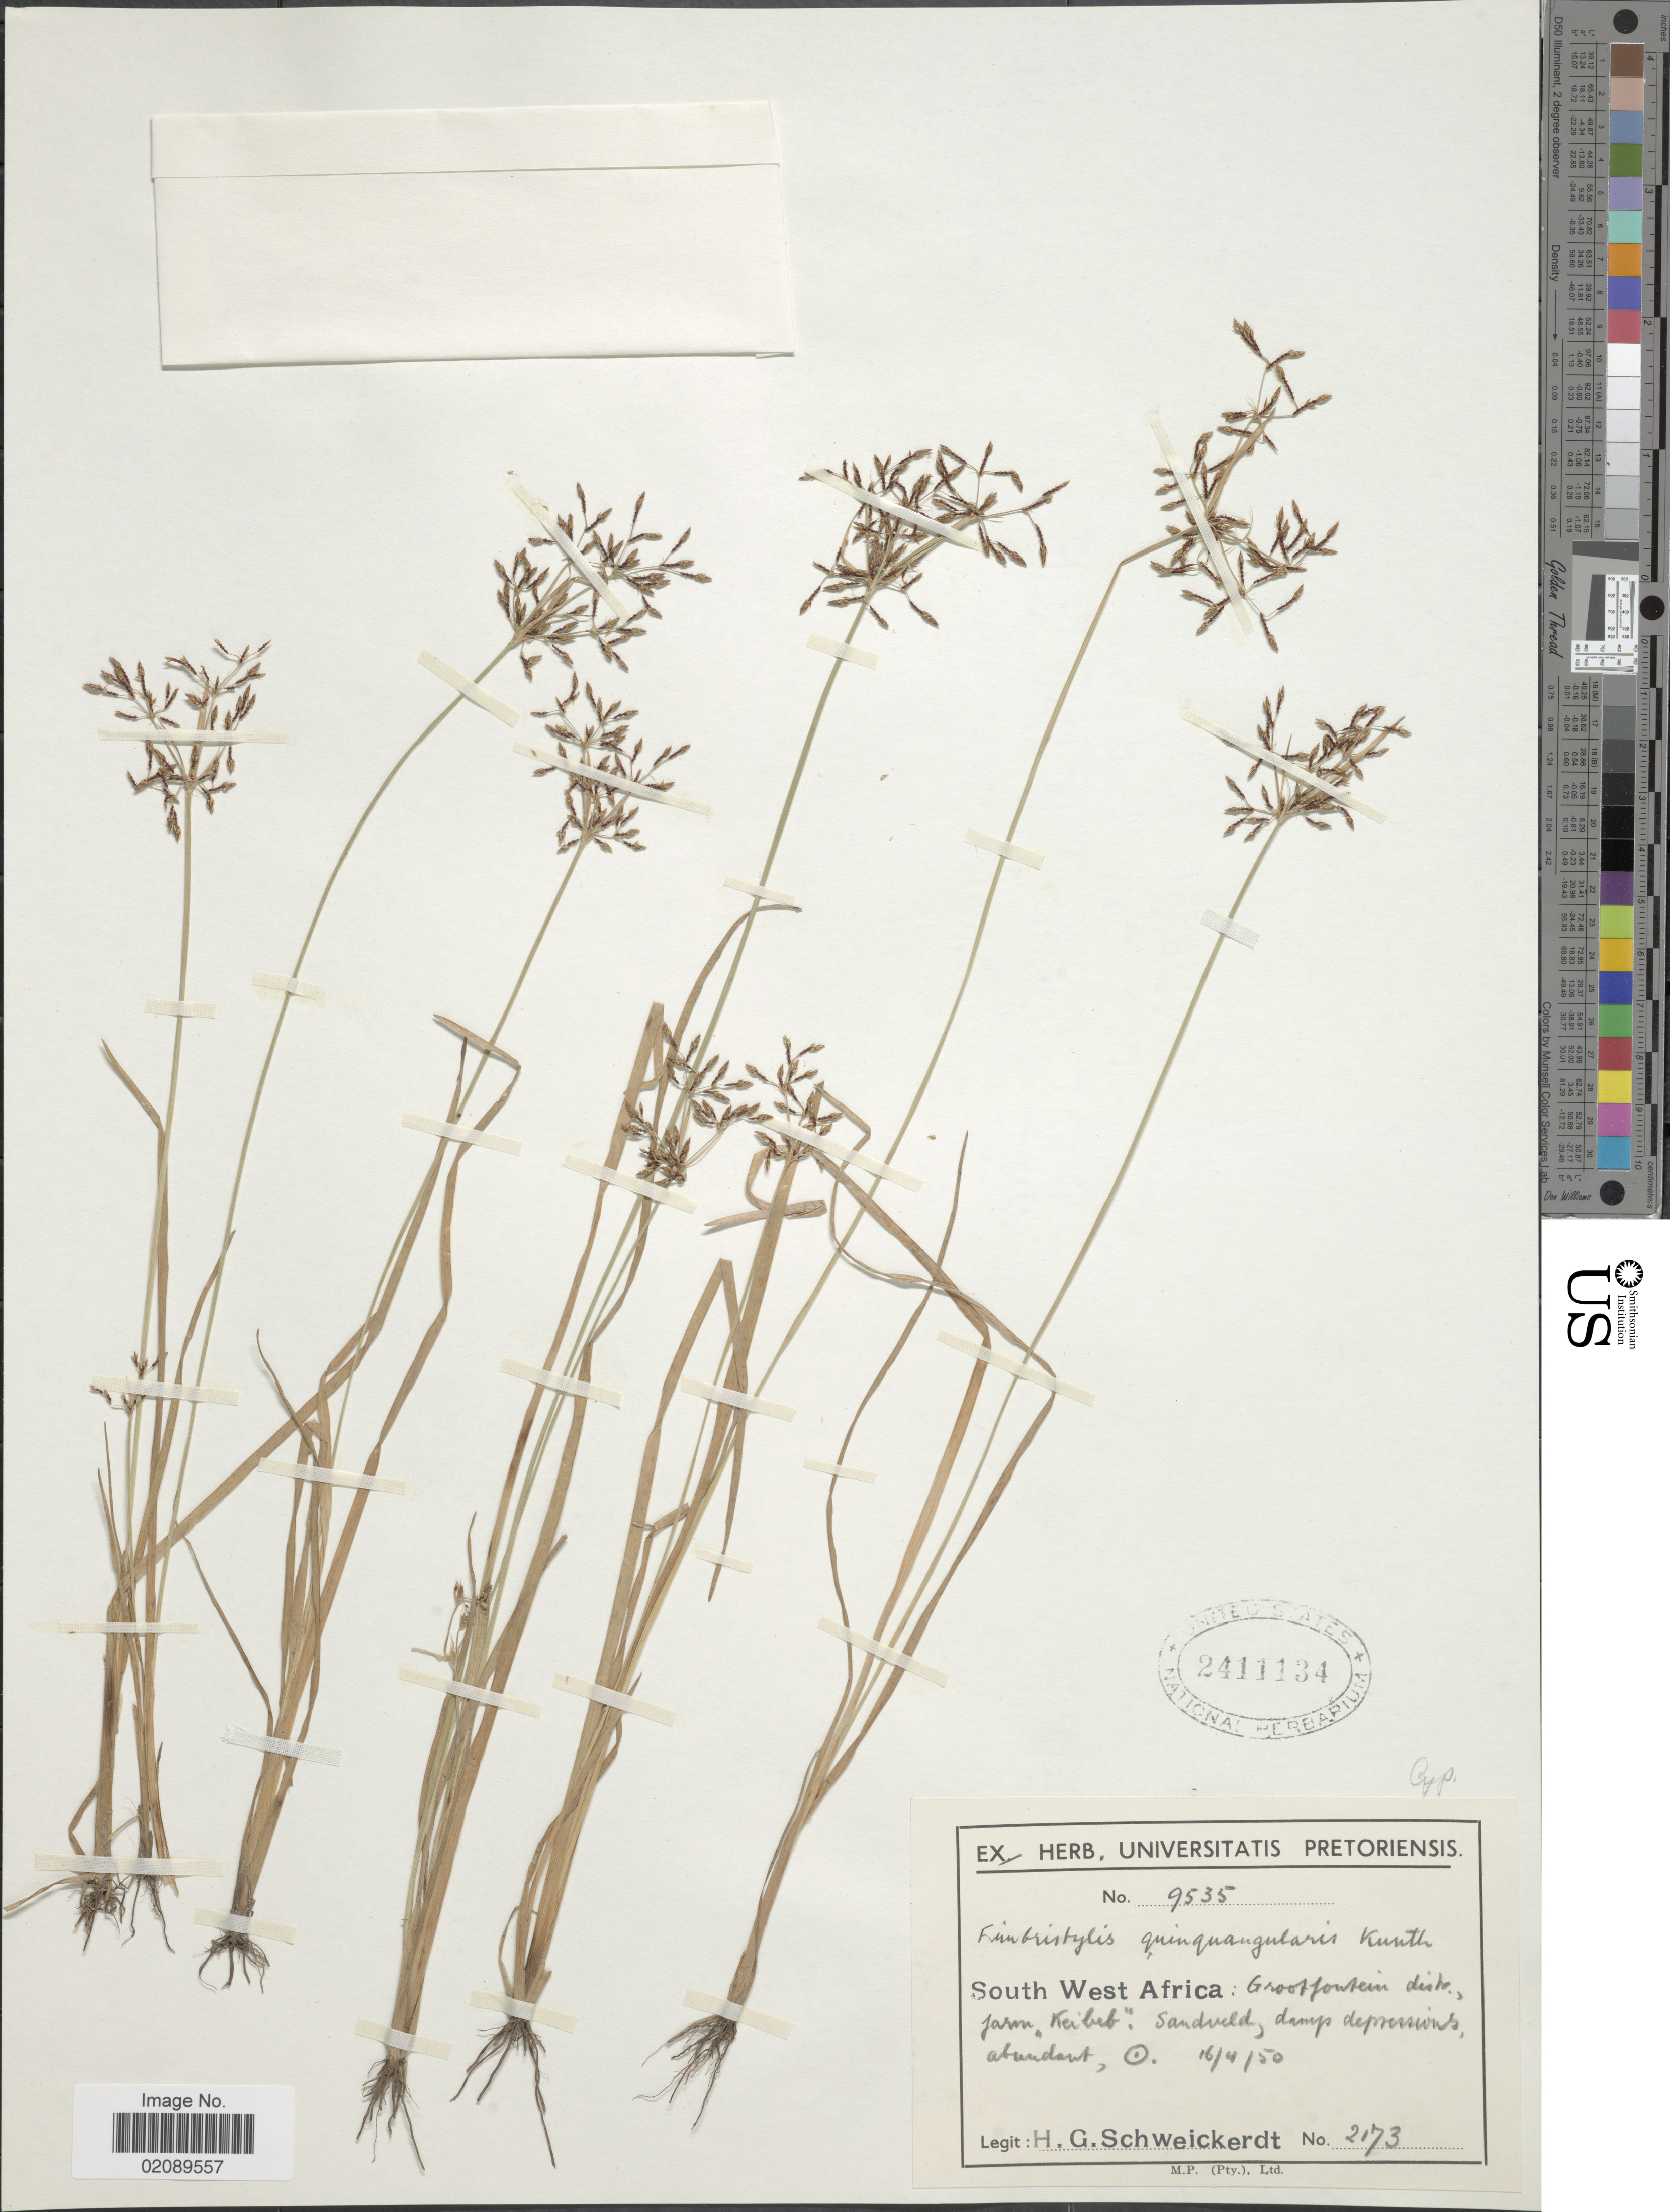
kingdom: Plantae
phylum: Tracheophyta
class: Liliopsida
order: Poales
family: Cyperaceae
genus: Fimbristylis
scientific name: Fimbristylis quinquangularis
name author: (Vahl) Kunth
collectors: H. Schweickerdt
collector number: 2173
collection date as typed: Transcribed d/m/y: 16/4/50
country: Namibia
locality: South-West Africa: Grootfontein distr. Harun Keibeb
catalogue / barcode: US 2411134